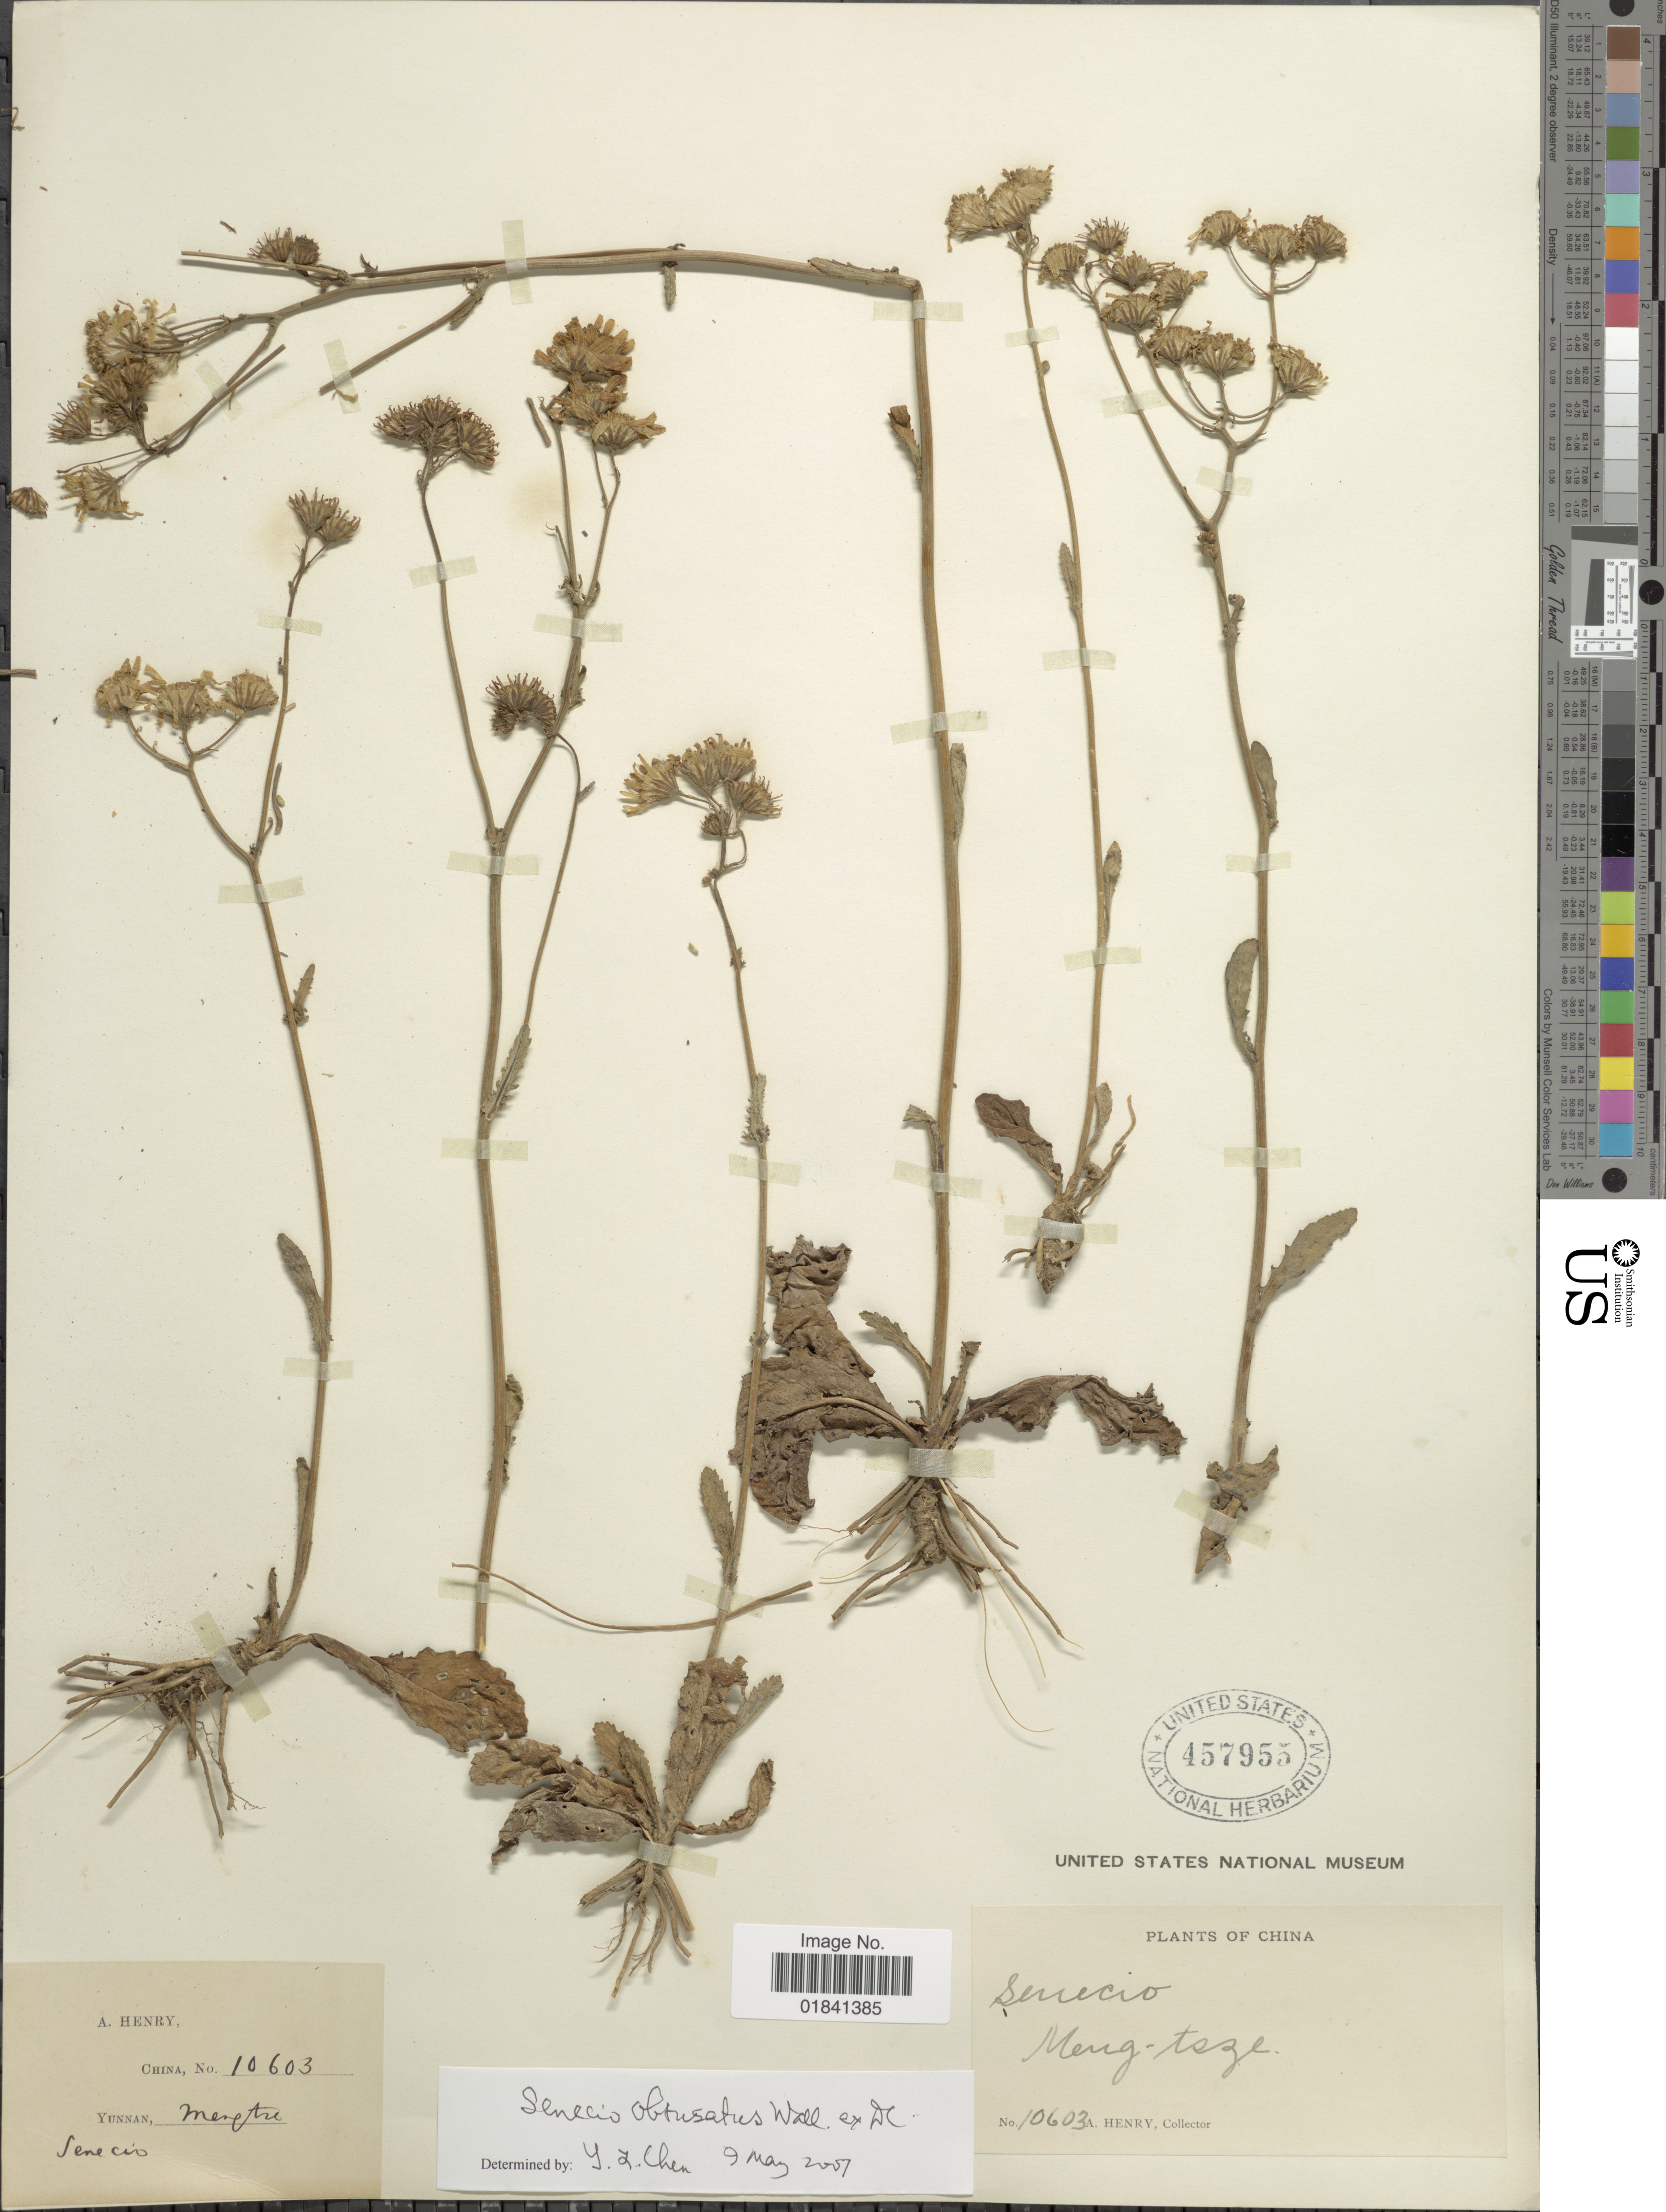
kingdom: Plantae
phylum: Tracheophyta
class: Magnoliopsida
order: Asterales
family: Asteraceae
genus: Senecio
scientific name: Senecio obtusatus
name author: Banks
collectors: A. Henry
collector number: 10603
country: China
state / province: Yunnan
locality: Mengtze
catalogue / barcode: US 457955